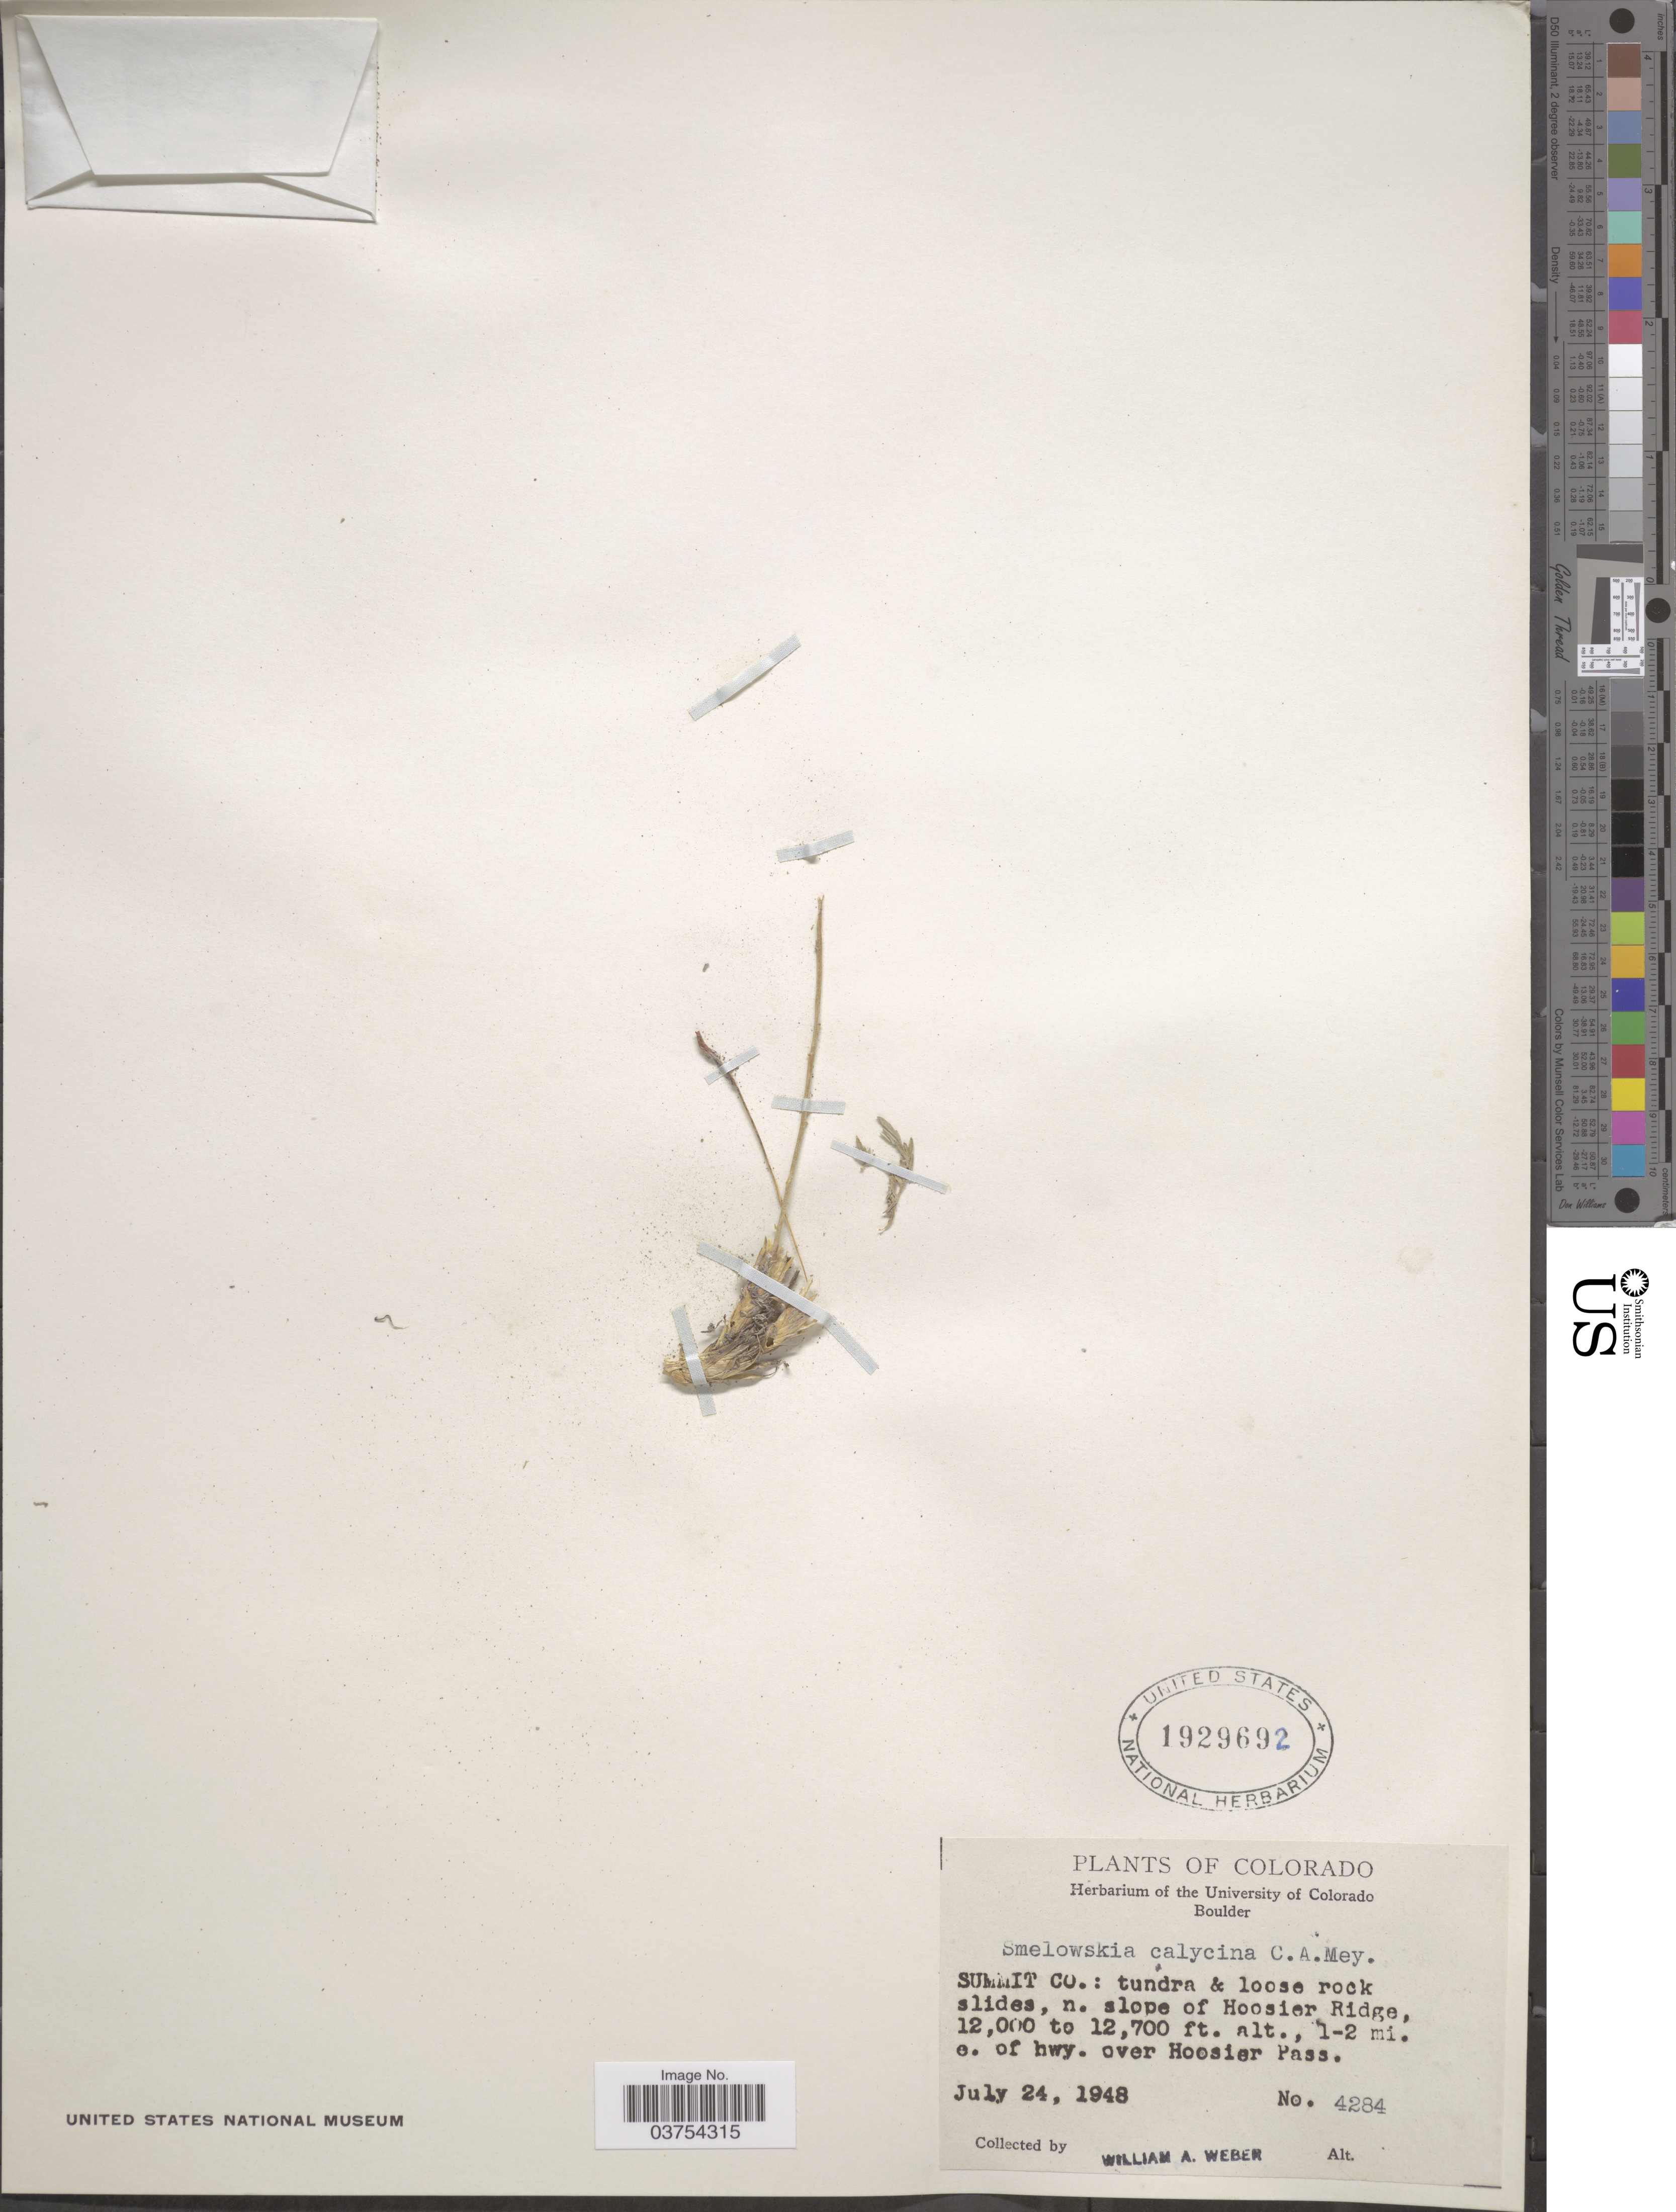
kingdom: Plantae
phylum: Tracheophyta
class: Magnoliopsida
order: Brassicales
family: Brassicaceae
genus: Smelowskia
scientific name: Smelowskia calycina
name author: (Stephan) C.A. Mey.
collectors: W. A. Weber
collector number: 4284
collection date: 1948-07-24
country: United States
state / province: Colorado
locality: Summit Co.: n. slope of Hoosier Ridge, 1-2 mi. e. of hwy. over Hoosier Pass.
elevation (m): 3658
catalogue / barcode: US 1929692